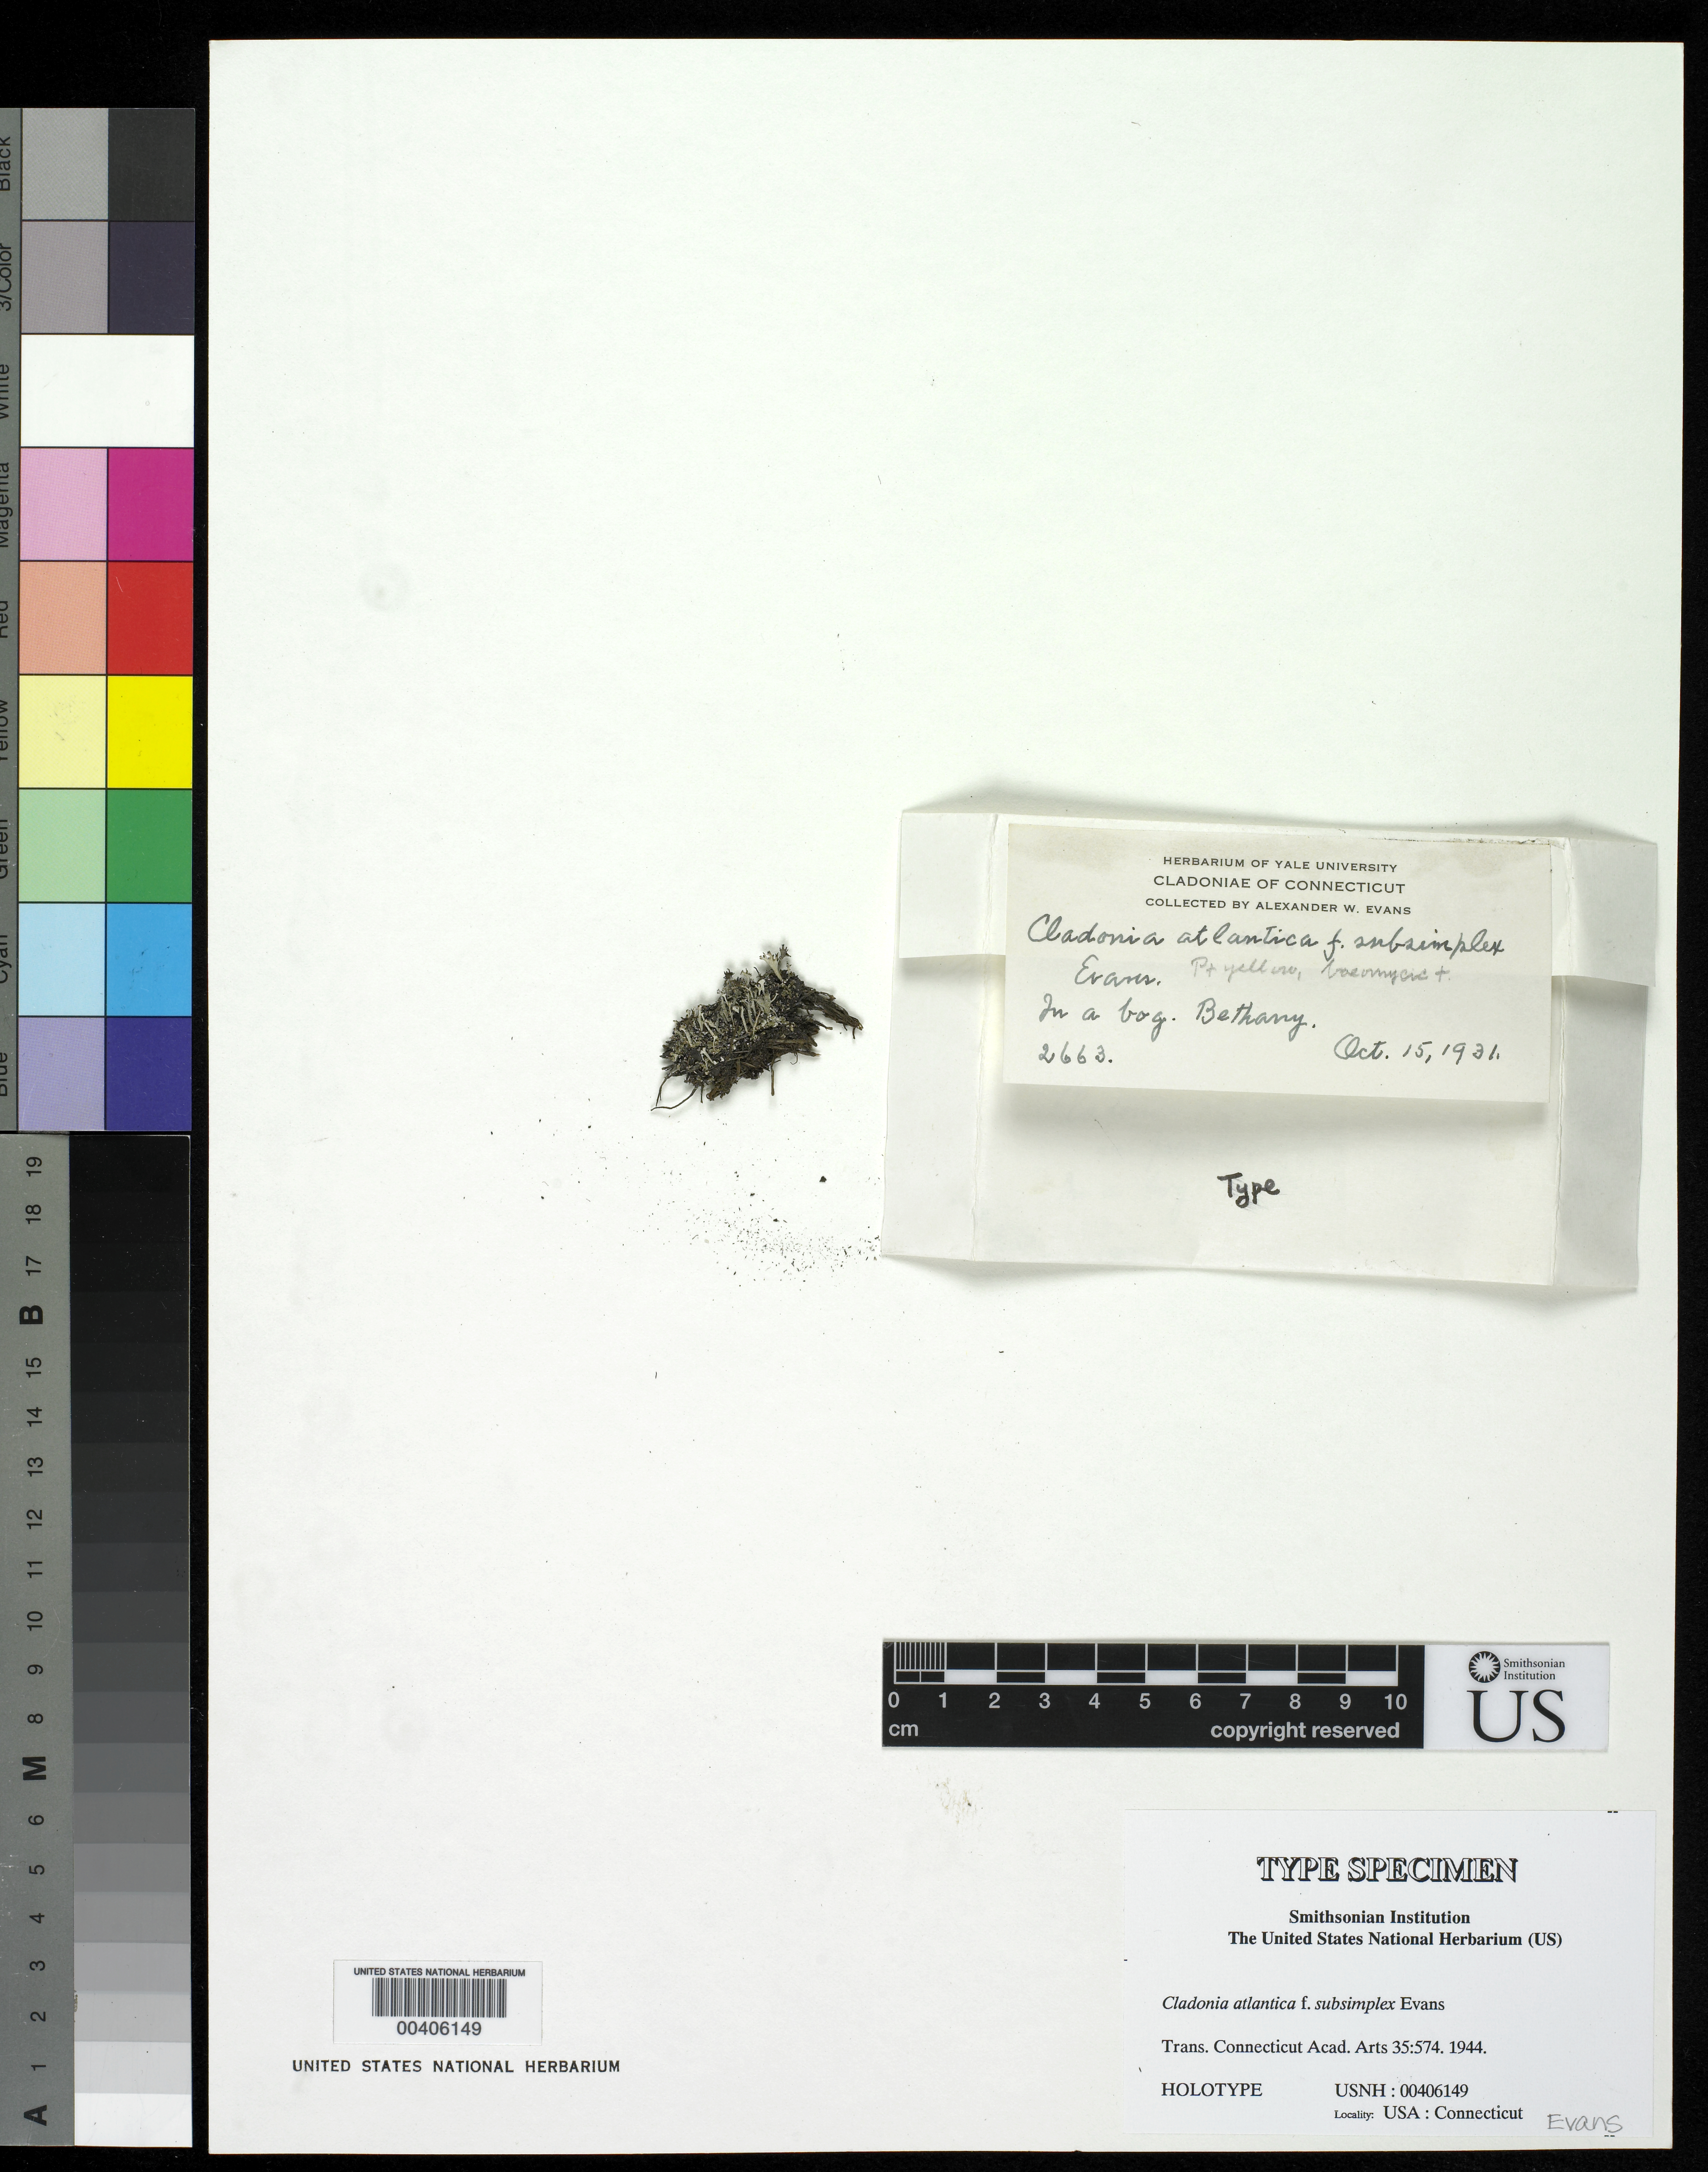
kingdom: Fungi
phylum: Ascomycota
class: Lecanoromycetes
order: Lecanorales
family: Cladoniaceae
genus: Cladonia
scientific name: Cladonia atlantica f. subsimplex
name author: A. Evans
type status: Holotype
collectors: A. W. Evans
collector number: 2663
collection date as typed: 15 Oct 1931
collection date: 1931-10-15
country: United States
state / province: Connecticut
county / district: New Haven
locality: Bethany.